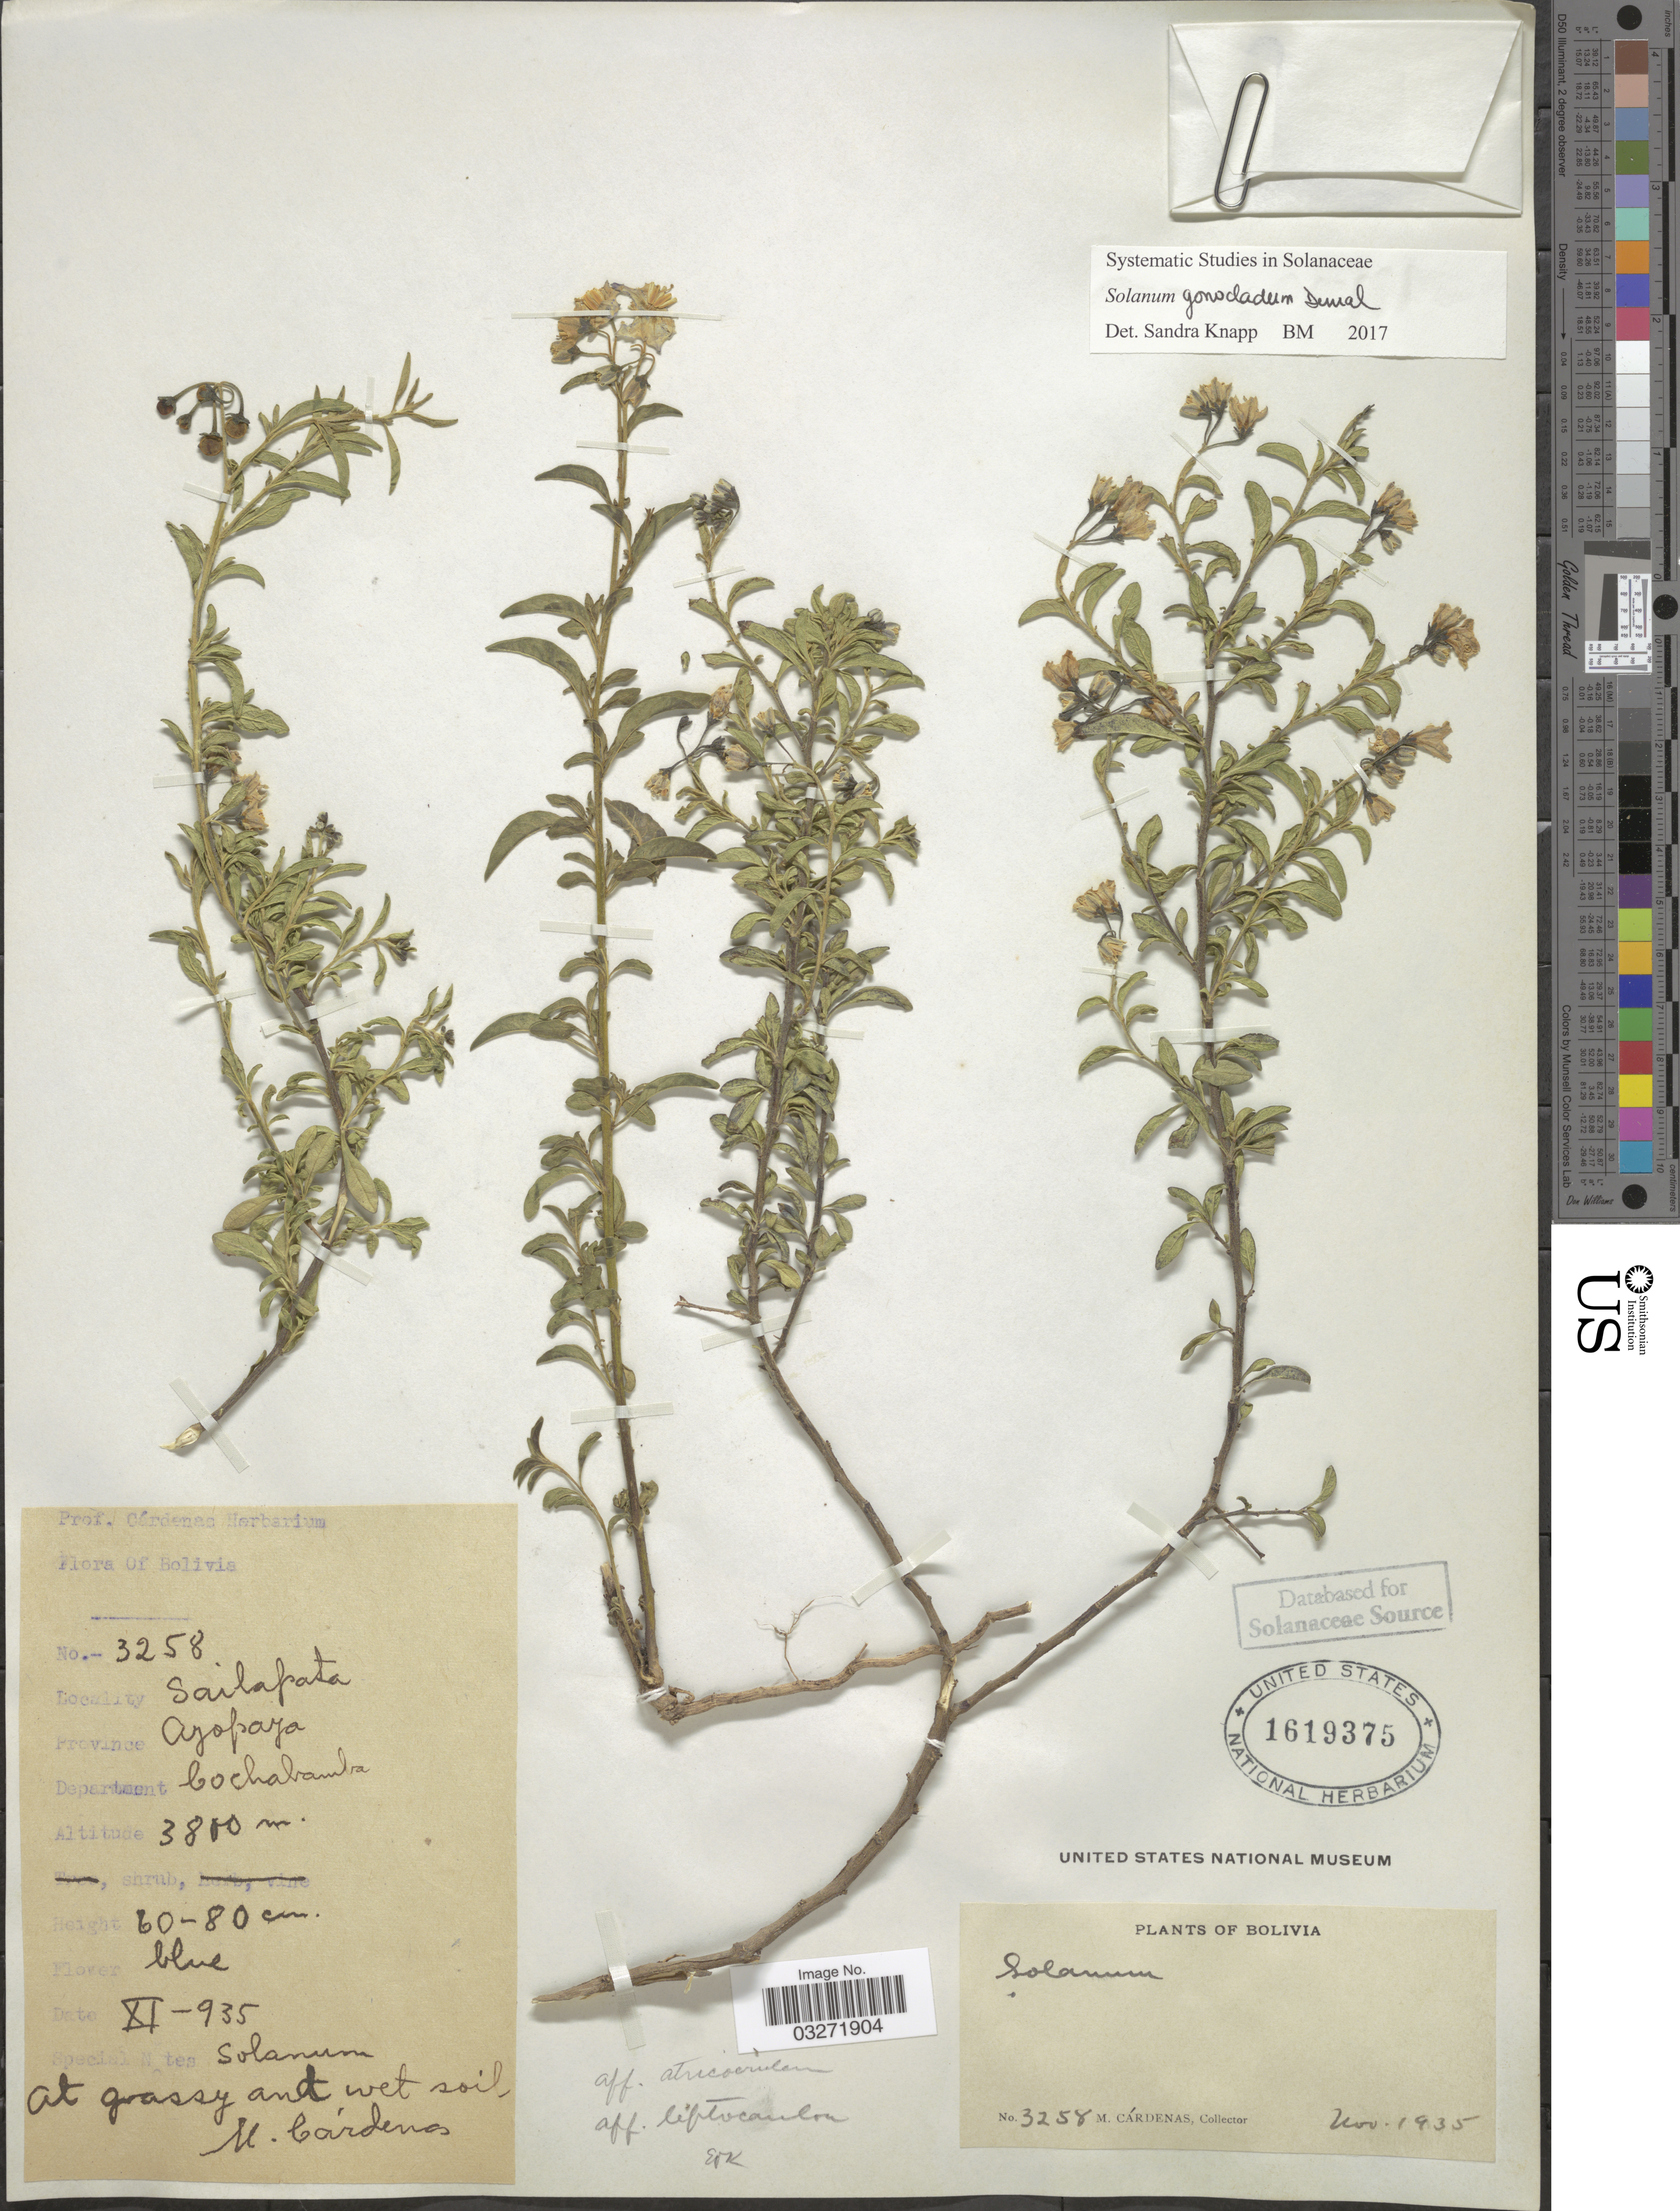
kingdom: Plantae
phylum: Tracheophyta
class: Magnoliopsida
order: Solanales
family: Solanaceae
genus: Solanum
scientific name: Solanum gonocladum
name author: Dunal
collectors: M. Cárdenas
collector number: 3258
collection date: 1935-11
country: Bolivia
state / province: Cochabamba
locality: Sailapata. Province Ayopaya. Department Cochabamba.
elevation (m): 3800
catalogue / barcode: US 1619375